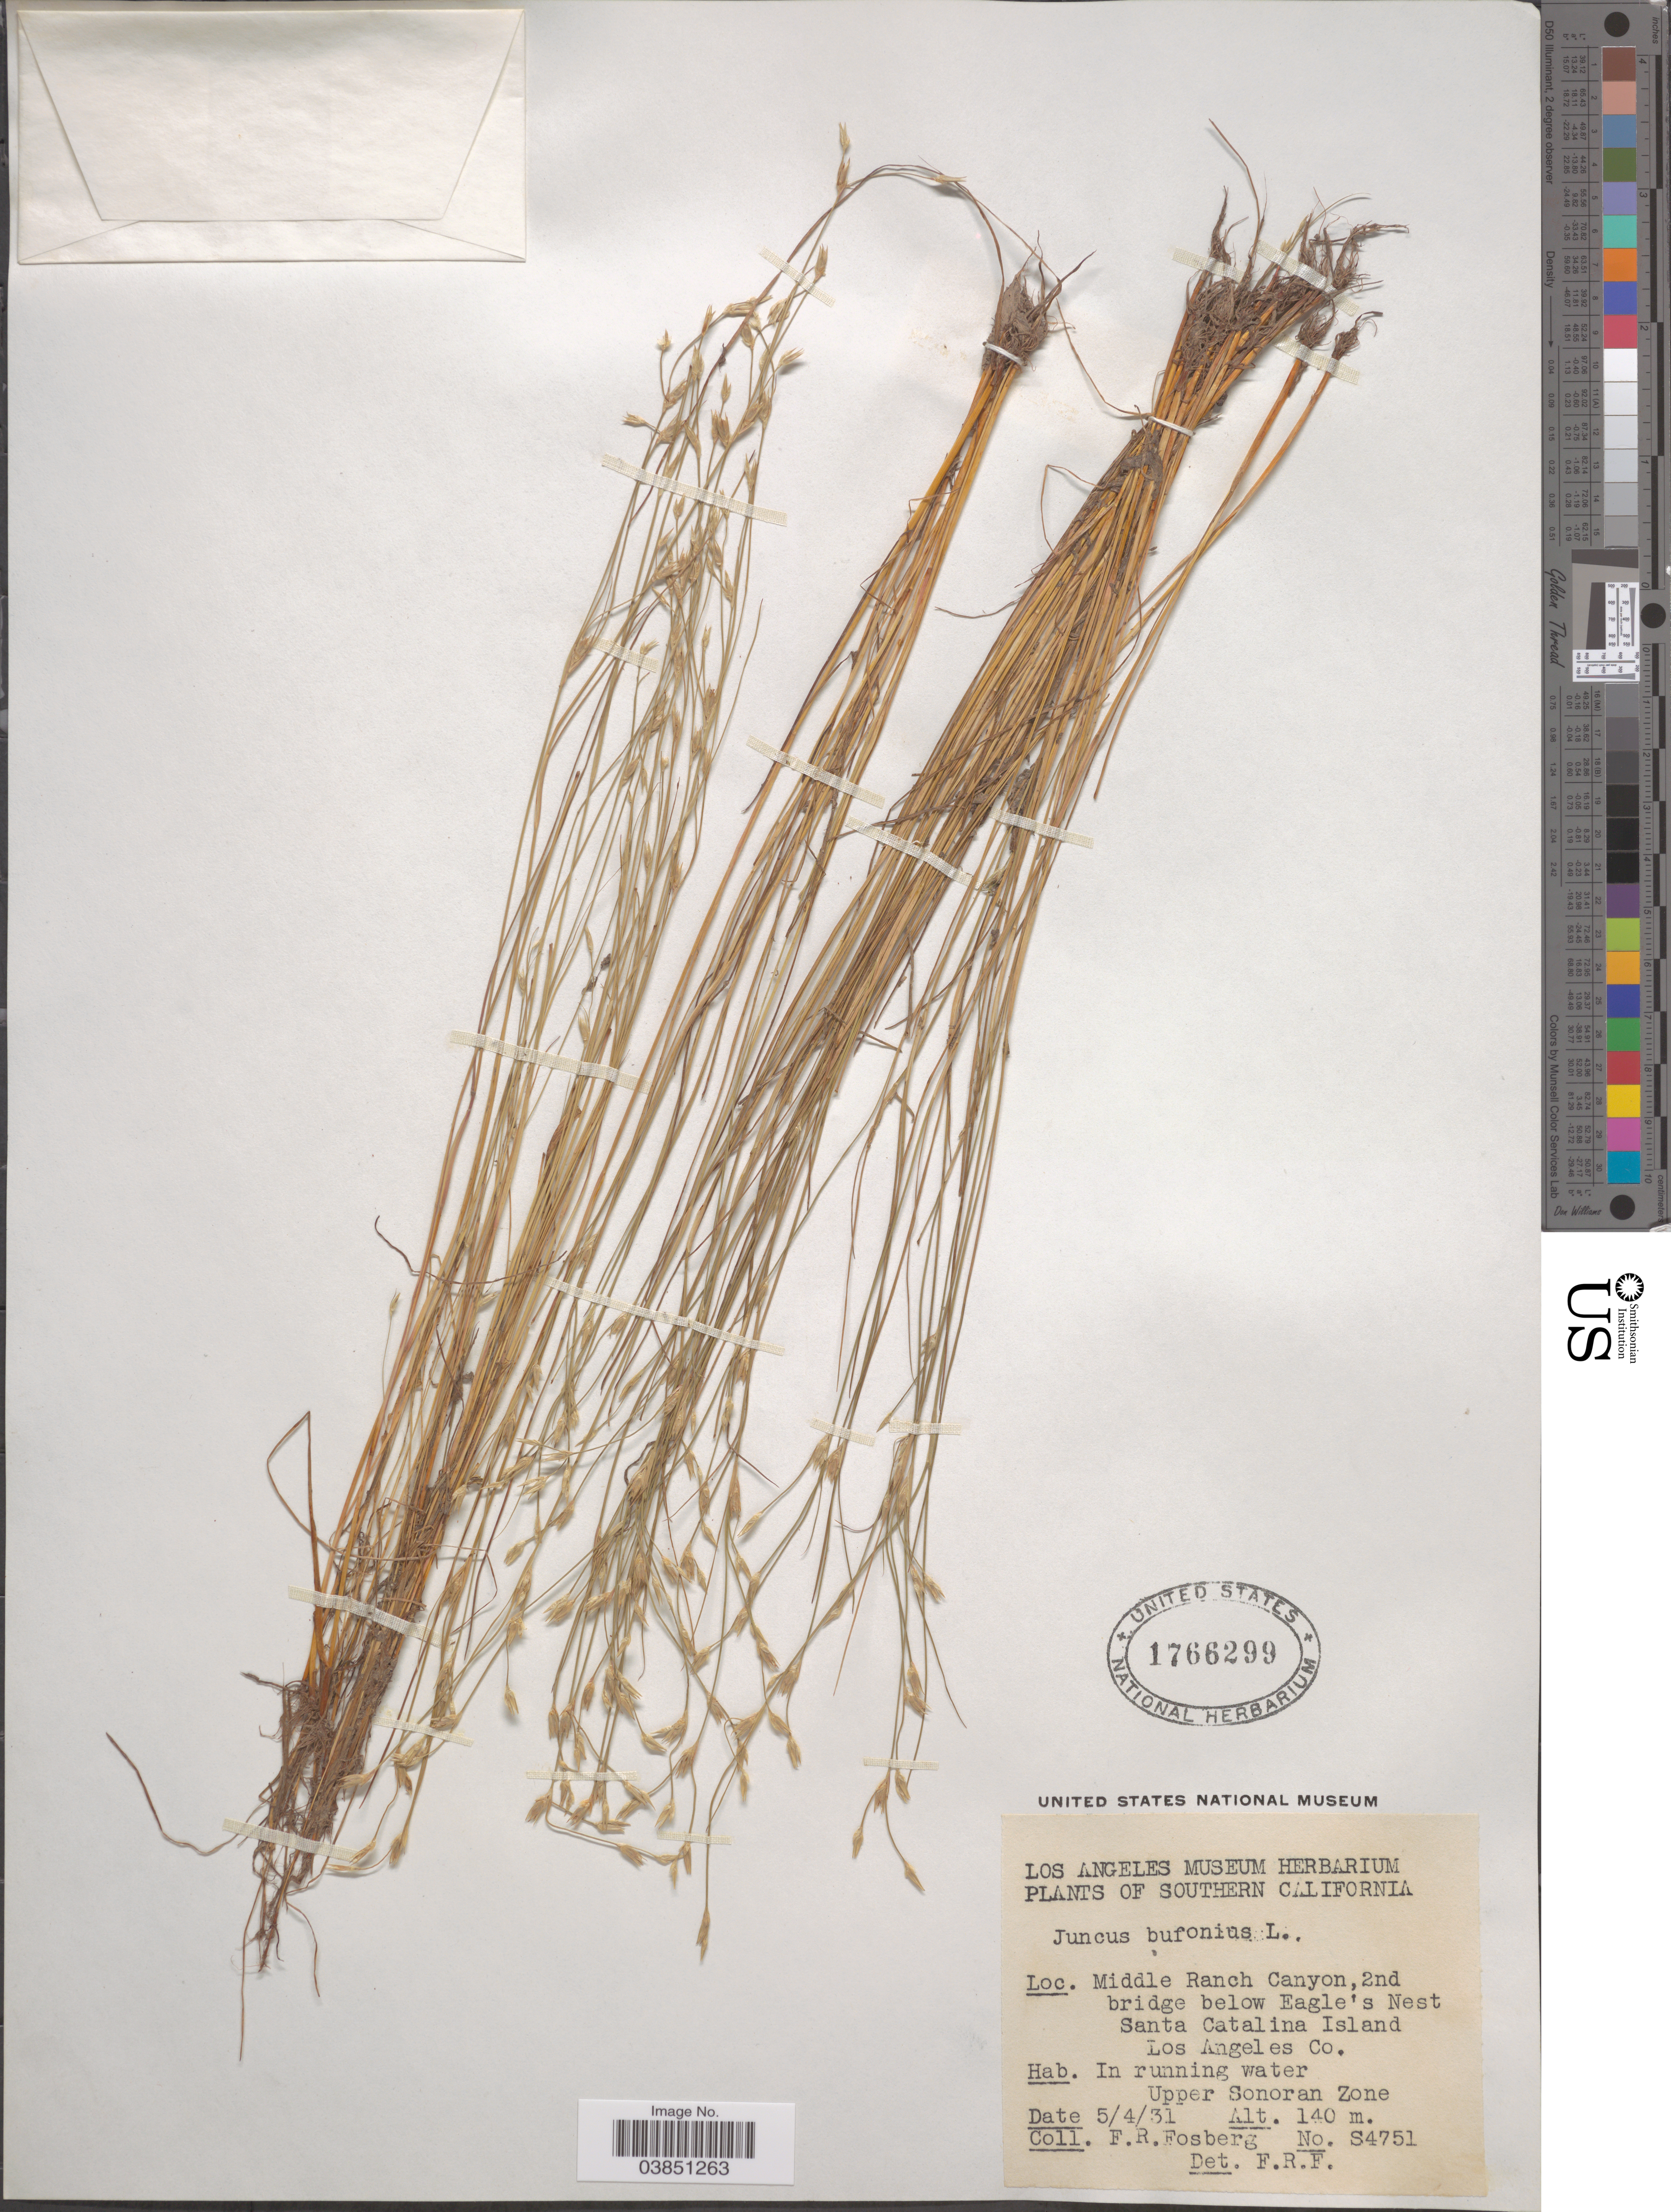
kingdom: Plantae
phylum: Tracheophyta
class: Liliopsida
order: Poales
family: Juncaceae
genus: Juncus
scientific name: Juncus bufonius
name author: L.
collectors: F. R. Fosberg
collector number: S4751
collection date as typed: Transcribed d/m/y: 4/5/31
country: United States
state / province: California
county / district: Los Angeles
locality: Southern California. Middle Ranch Canyon, 2nd bridge below Eagle's Nest Santa Catalina Island. Los Angeles Co. In running water Upper Sonoran Zone.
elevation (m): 140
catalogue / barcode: US 1766299